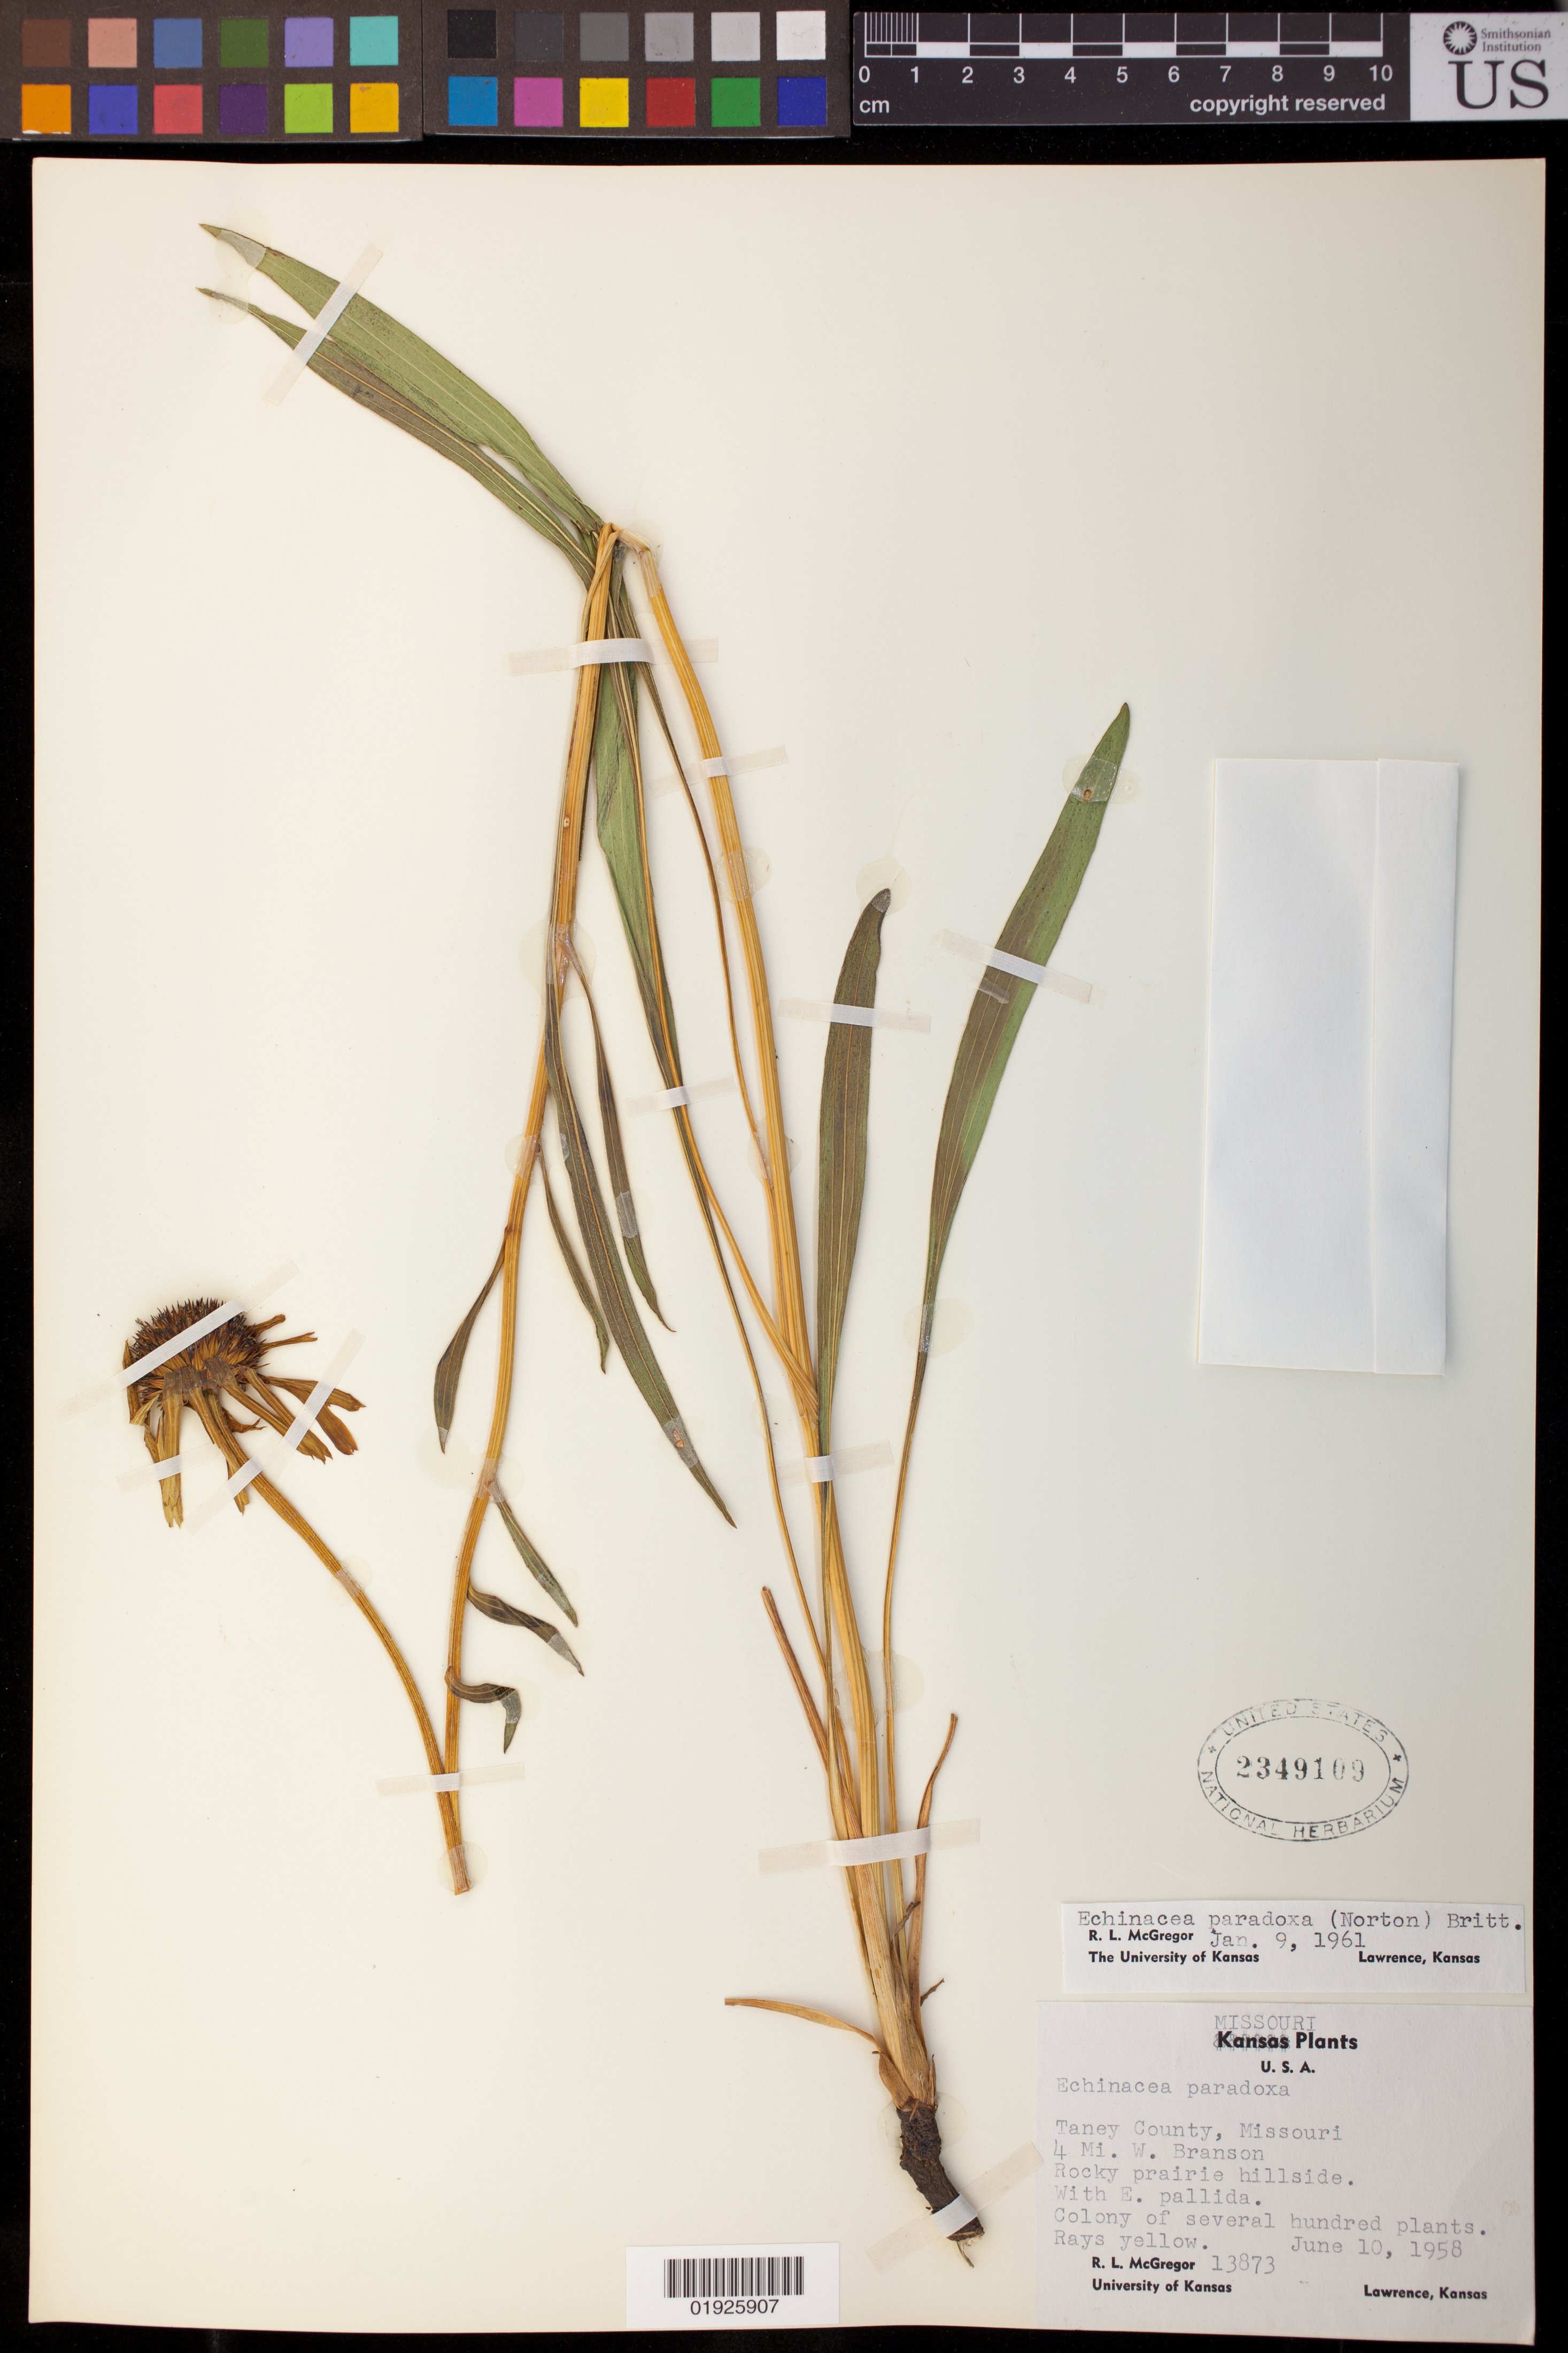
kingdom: Plantae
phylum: Tracheophyta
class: Magnoliopsida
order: Asterales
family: Asteraceae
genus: Echinacea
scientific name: Echinacea paradoxa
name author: (Norton) Britton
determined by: McGregor, R. L.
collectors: R. McGregor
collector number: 13873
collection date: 1958-06-10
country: United States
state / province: Missouri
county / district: Taney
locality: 4 mi. W Branson.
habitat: Rocky prairie hillside.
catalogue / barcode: US 2349109